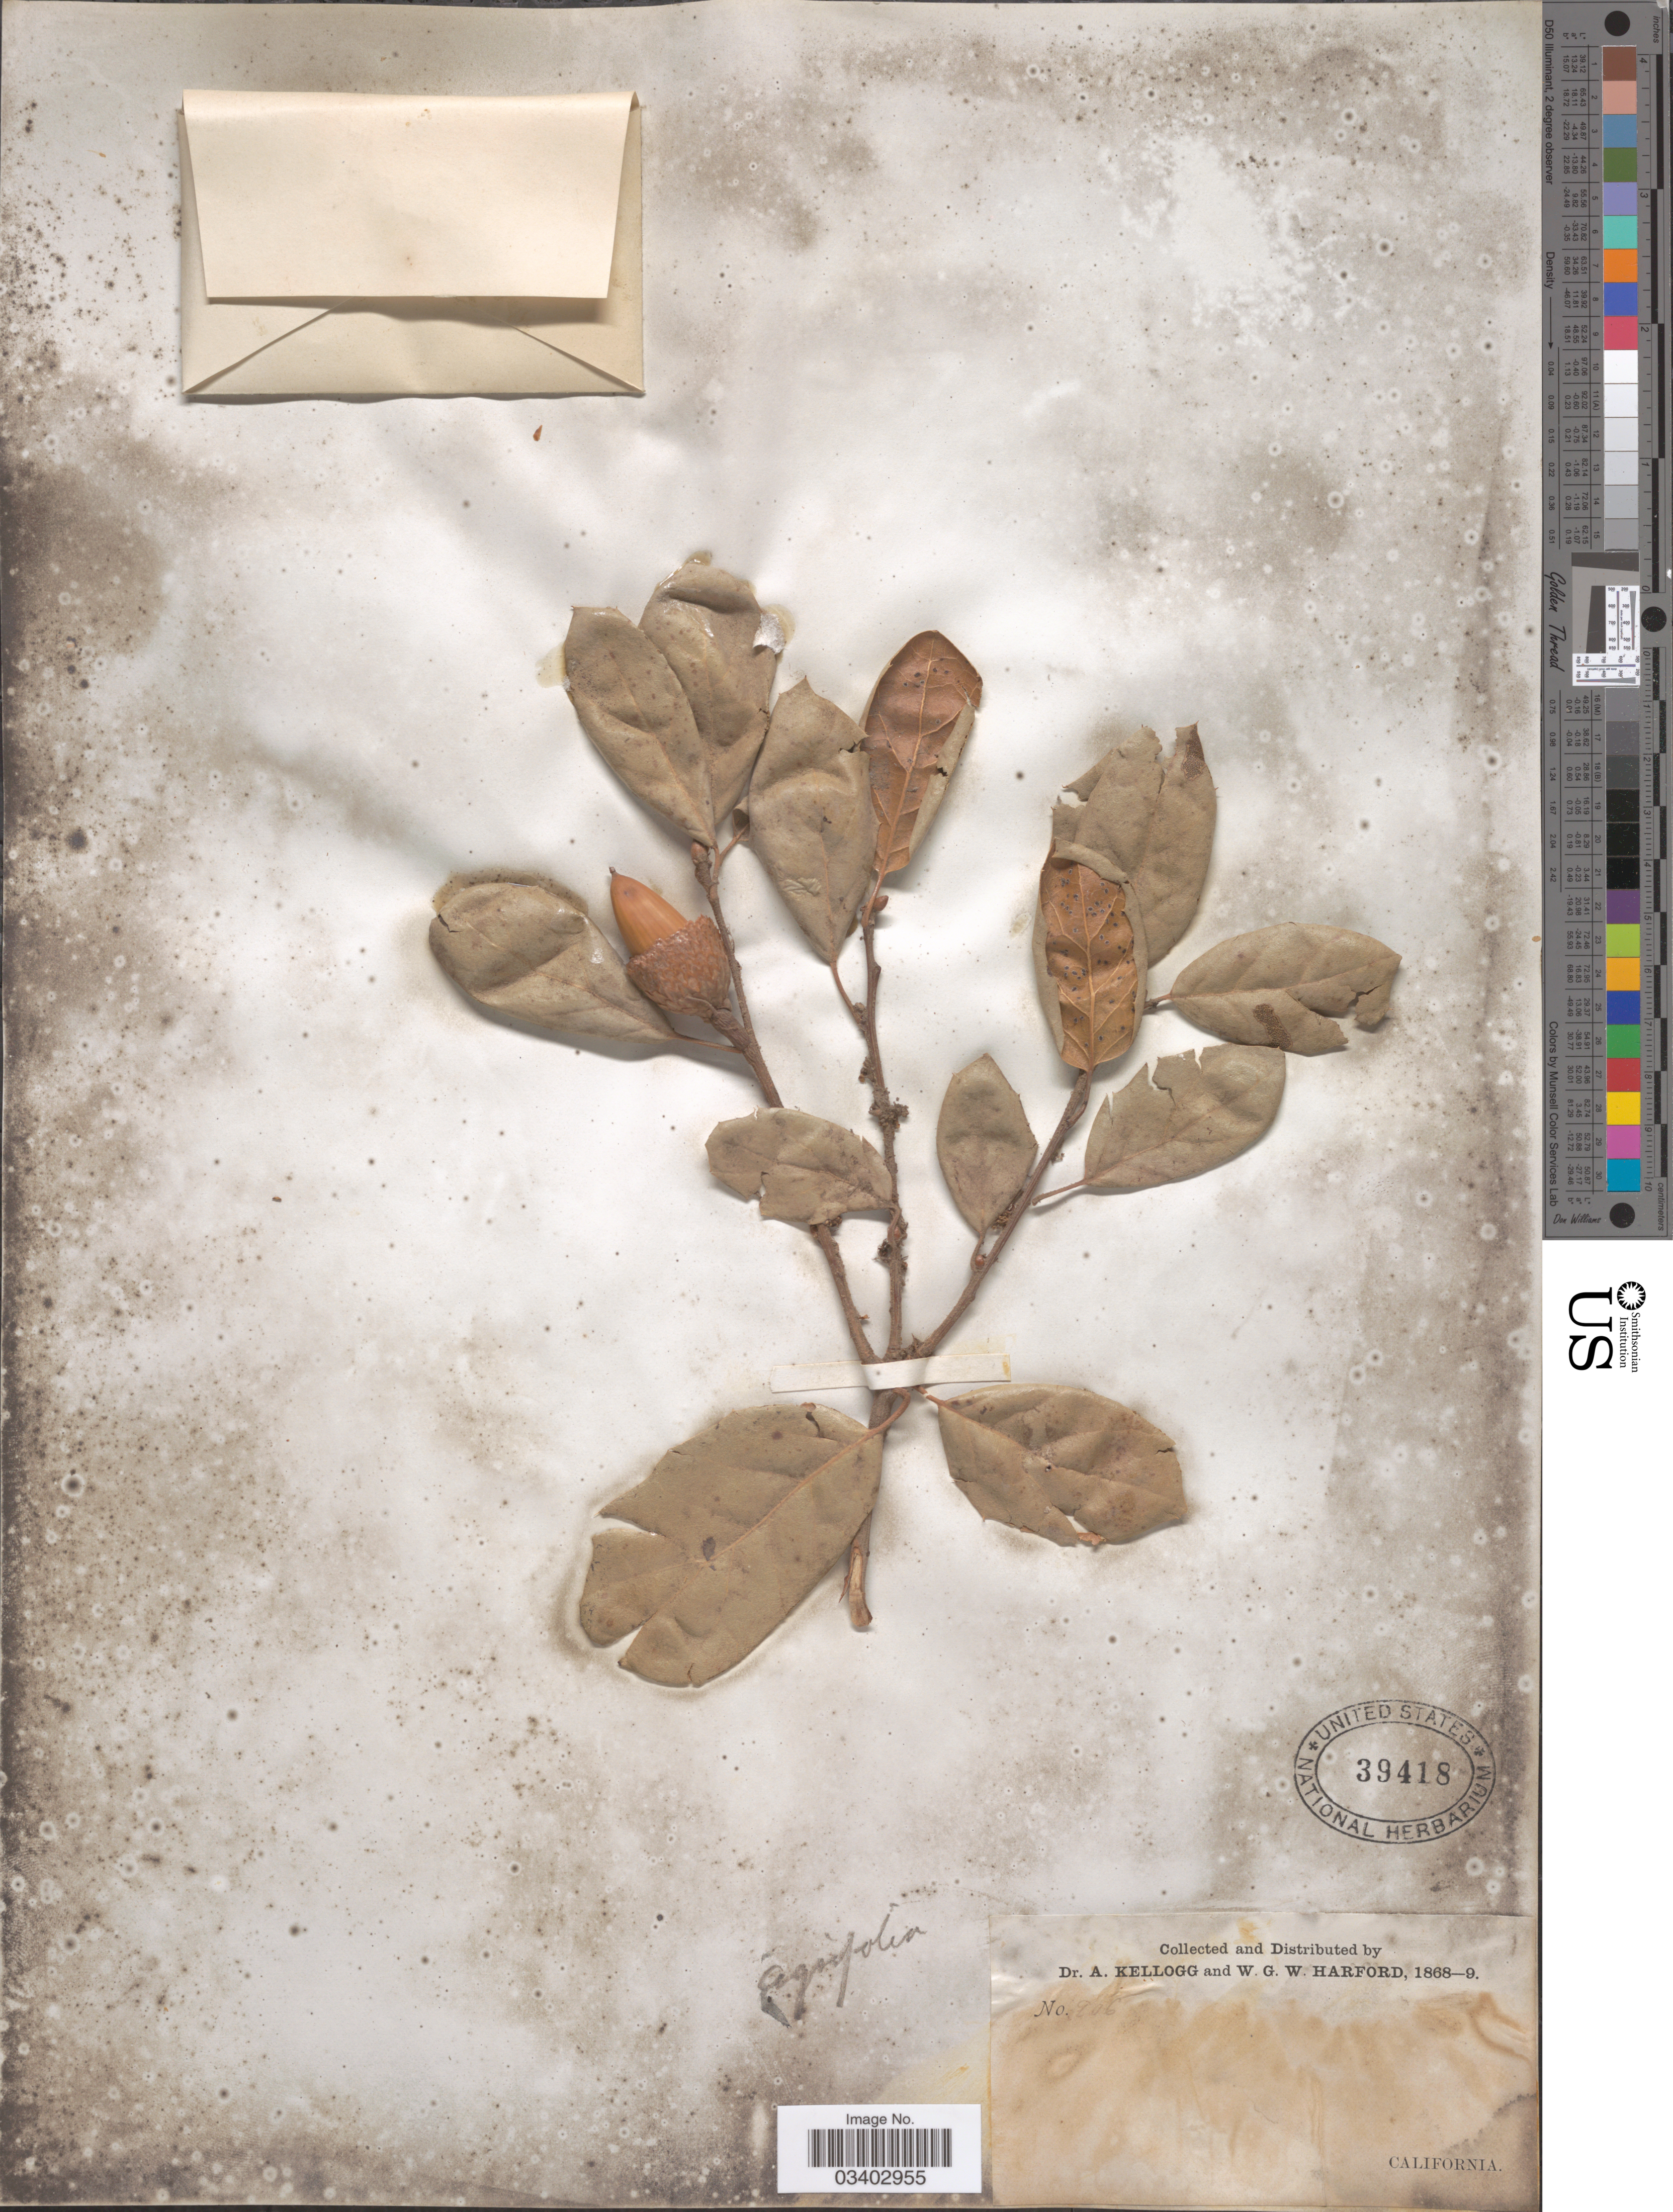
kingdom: Plantae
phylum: Tracheophyta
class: Magnoliopsida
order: Fagales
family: Fagaceae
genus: Quercus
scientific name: Quercus agrifolia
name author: Née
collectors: A. Kellogg & W. G. W. Harford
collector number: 906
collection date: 1868/1869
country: United States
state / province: California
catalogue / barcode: US 39418